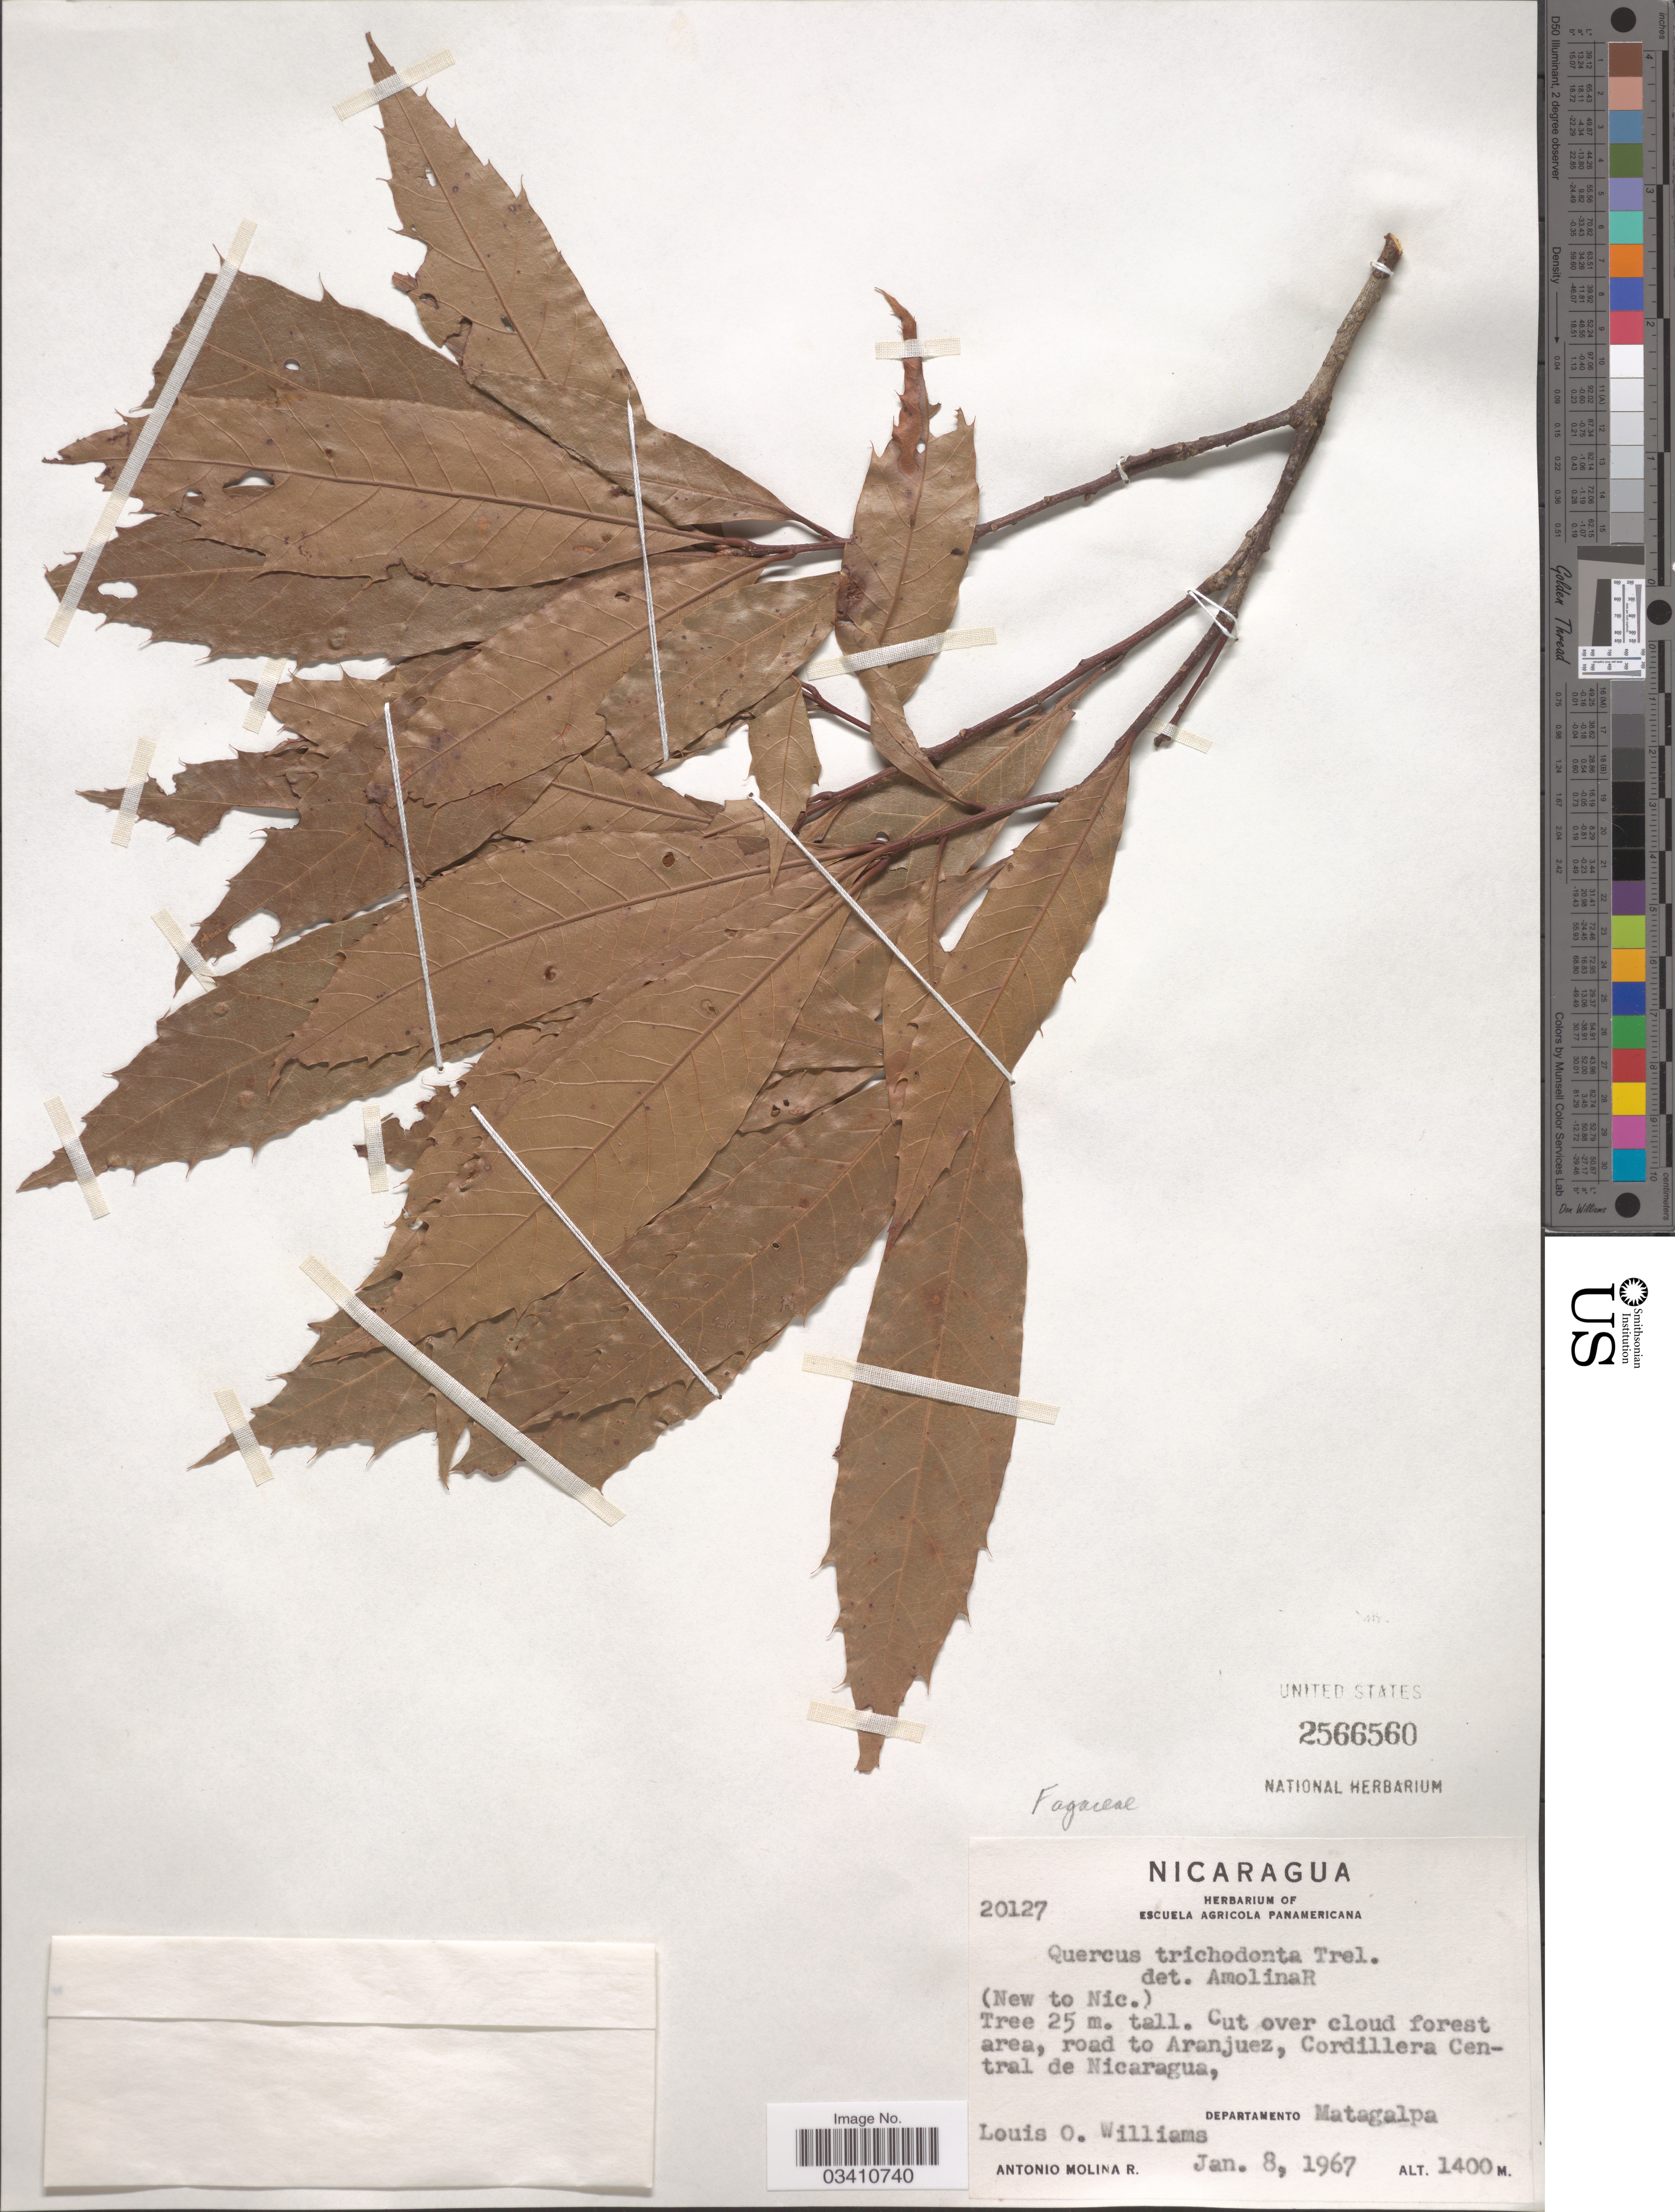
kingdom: Plantae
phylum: Tracheophyta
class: Magnoliopsida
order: Fagales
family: Fagaceae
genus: Quercus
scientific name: Quercus trichodonta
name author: Trel.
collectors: L. O. Williams & A. Molina R.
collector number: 20127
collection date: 1967-01-08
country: Nicaragua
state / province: Matagalpa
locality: Road to Aranjuez, Cordillera Central de Nicaragua, Departamento Matagalpa.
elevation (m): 1400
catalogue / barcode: US 2566560